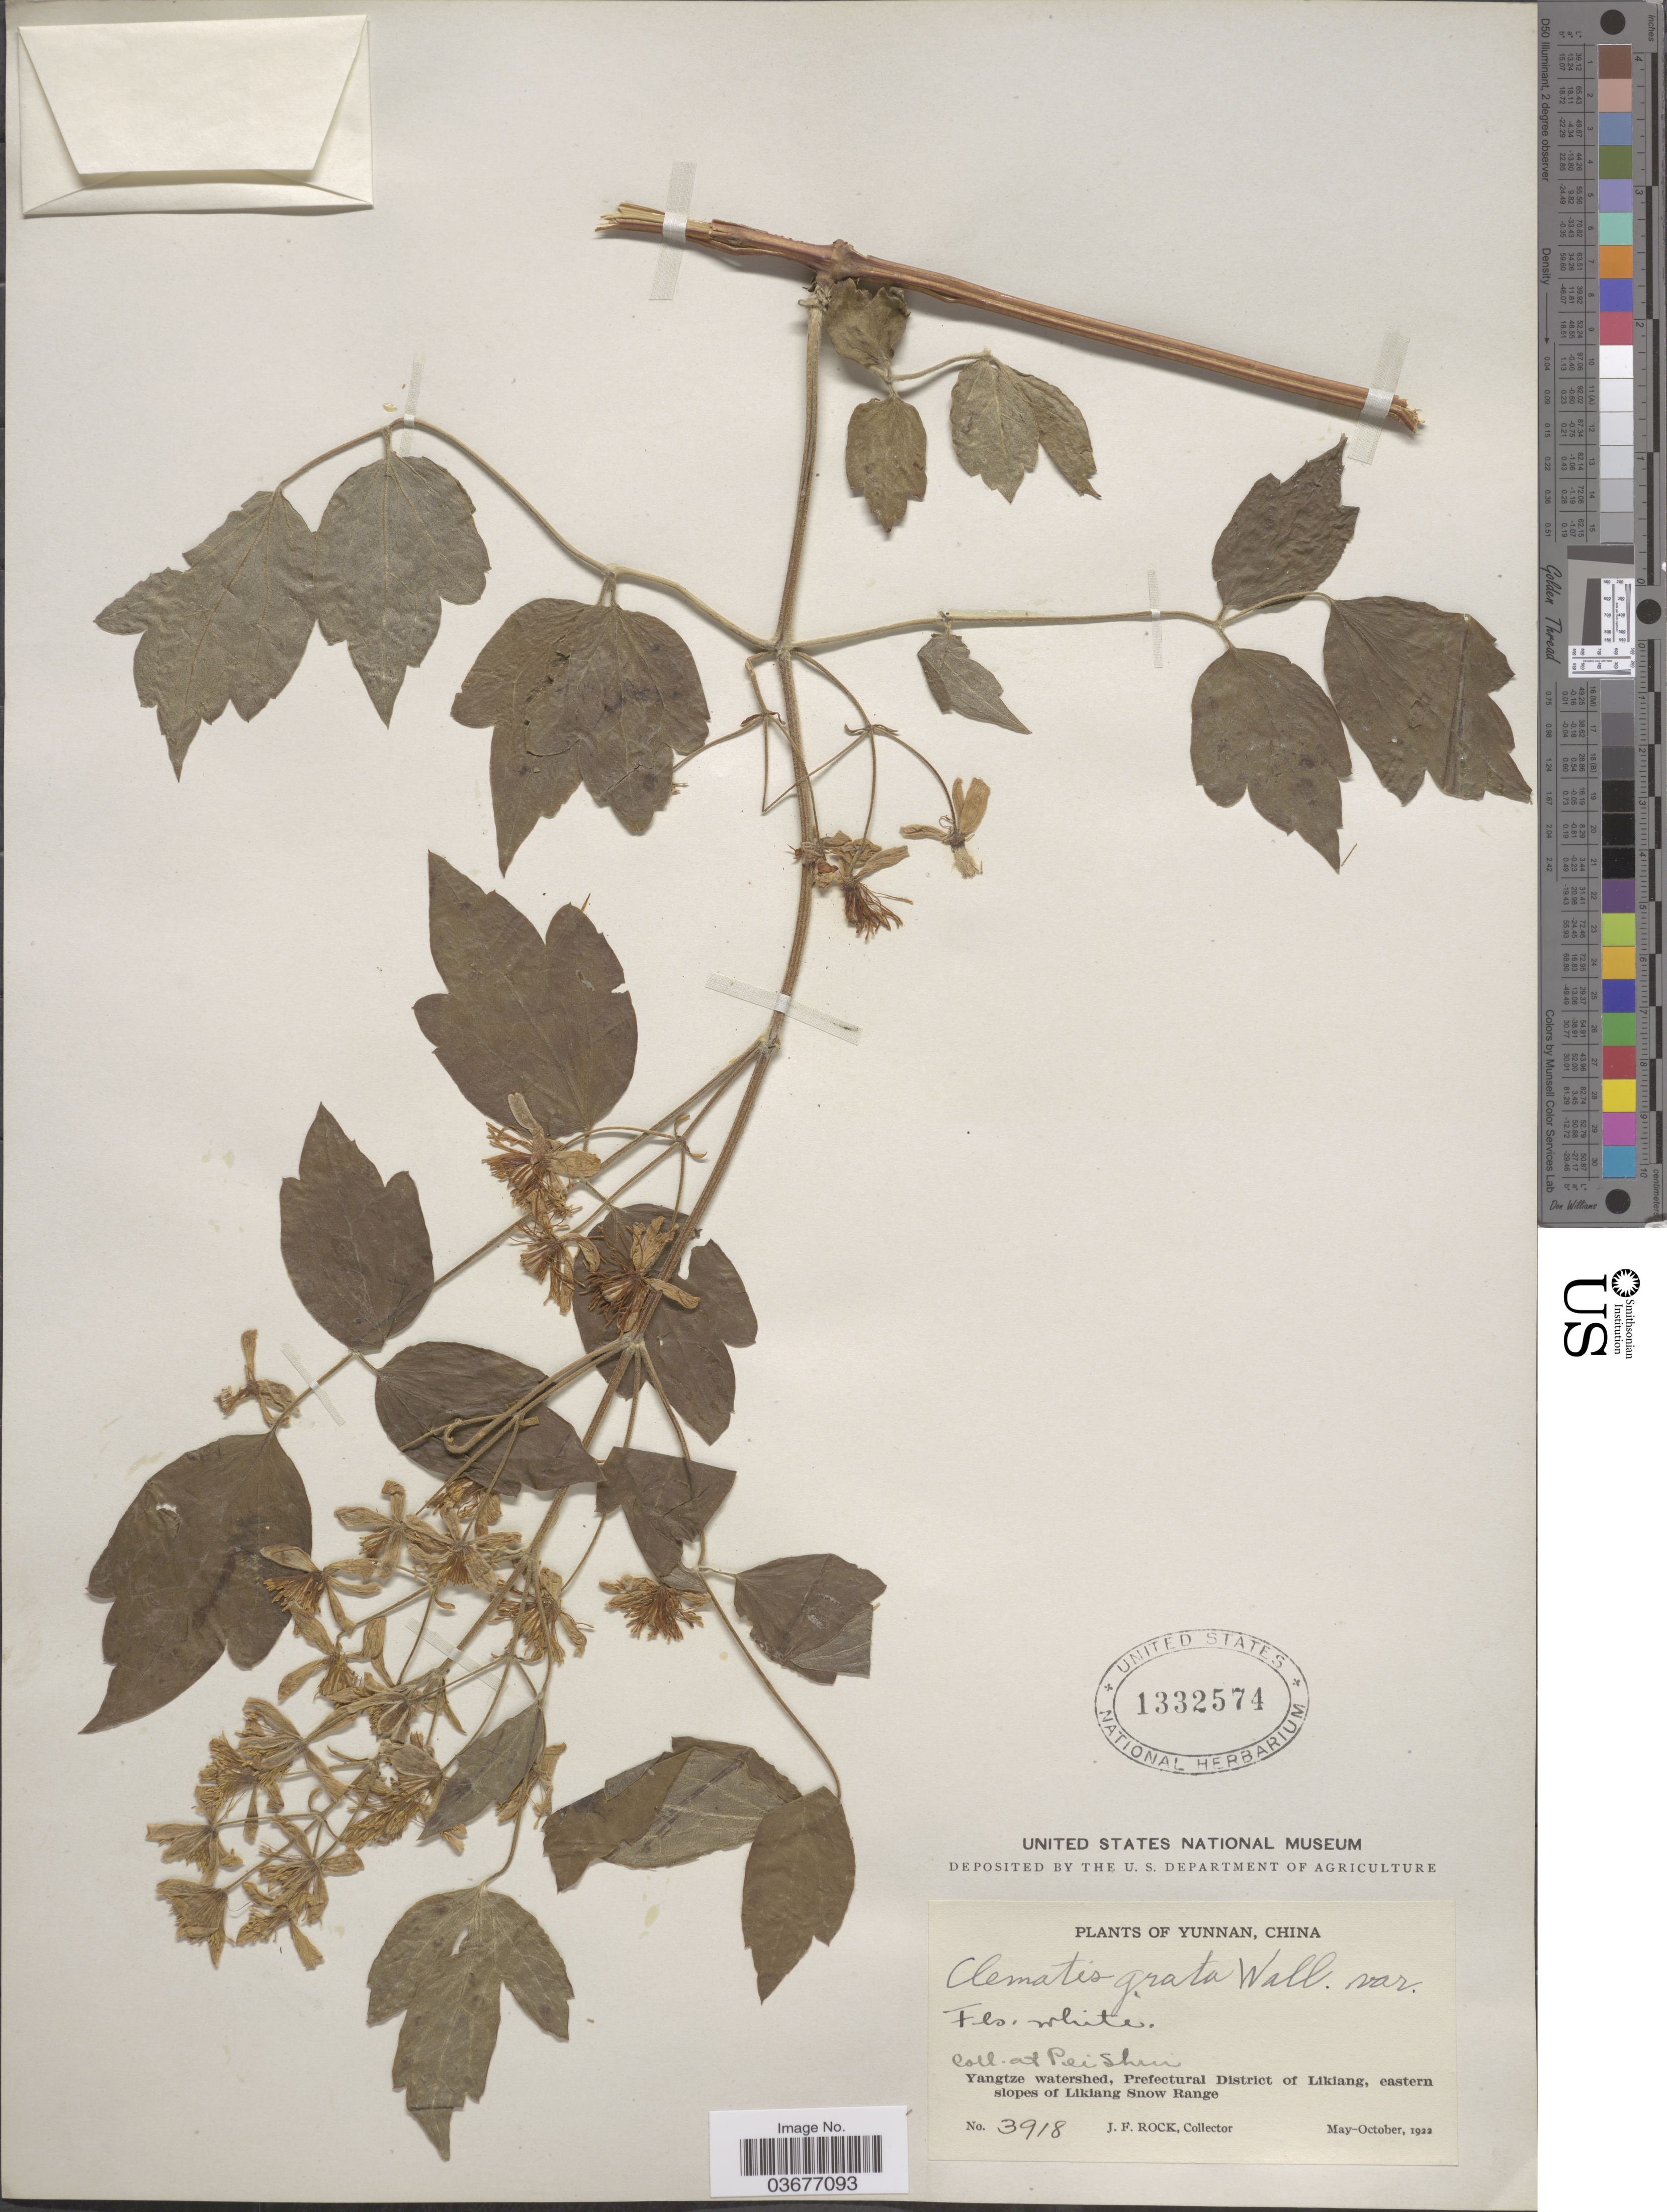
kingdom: Plantae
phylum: Tracheophyta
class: Magnoliopsida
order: Ranunculales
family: Ranunculaceae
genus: Clematis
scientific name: Clematis grata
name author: Wall.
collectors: J. Rock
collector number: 3918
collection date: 1922-05/1922-10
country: China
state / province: Yunnan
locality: Pei Shui. Yangtze watershed, Prefectural District of Likiang, eastern slopes of Likiang Snow Range.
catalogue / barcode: US 1332574